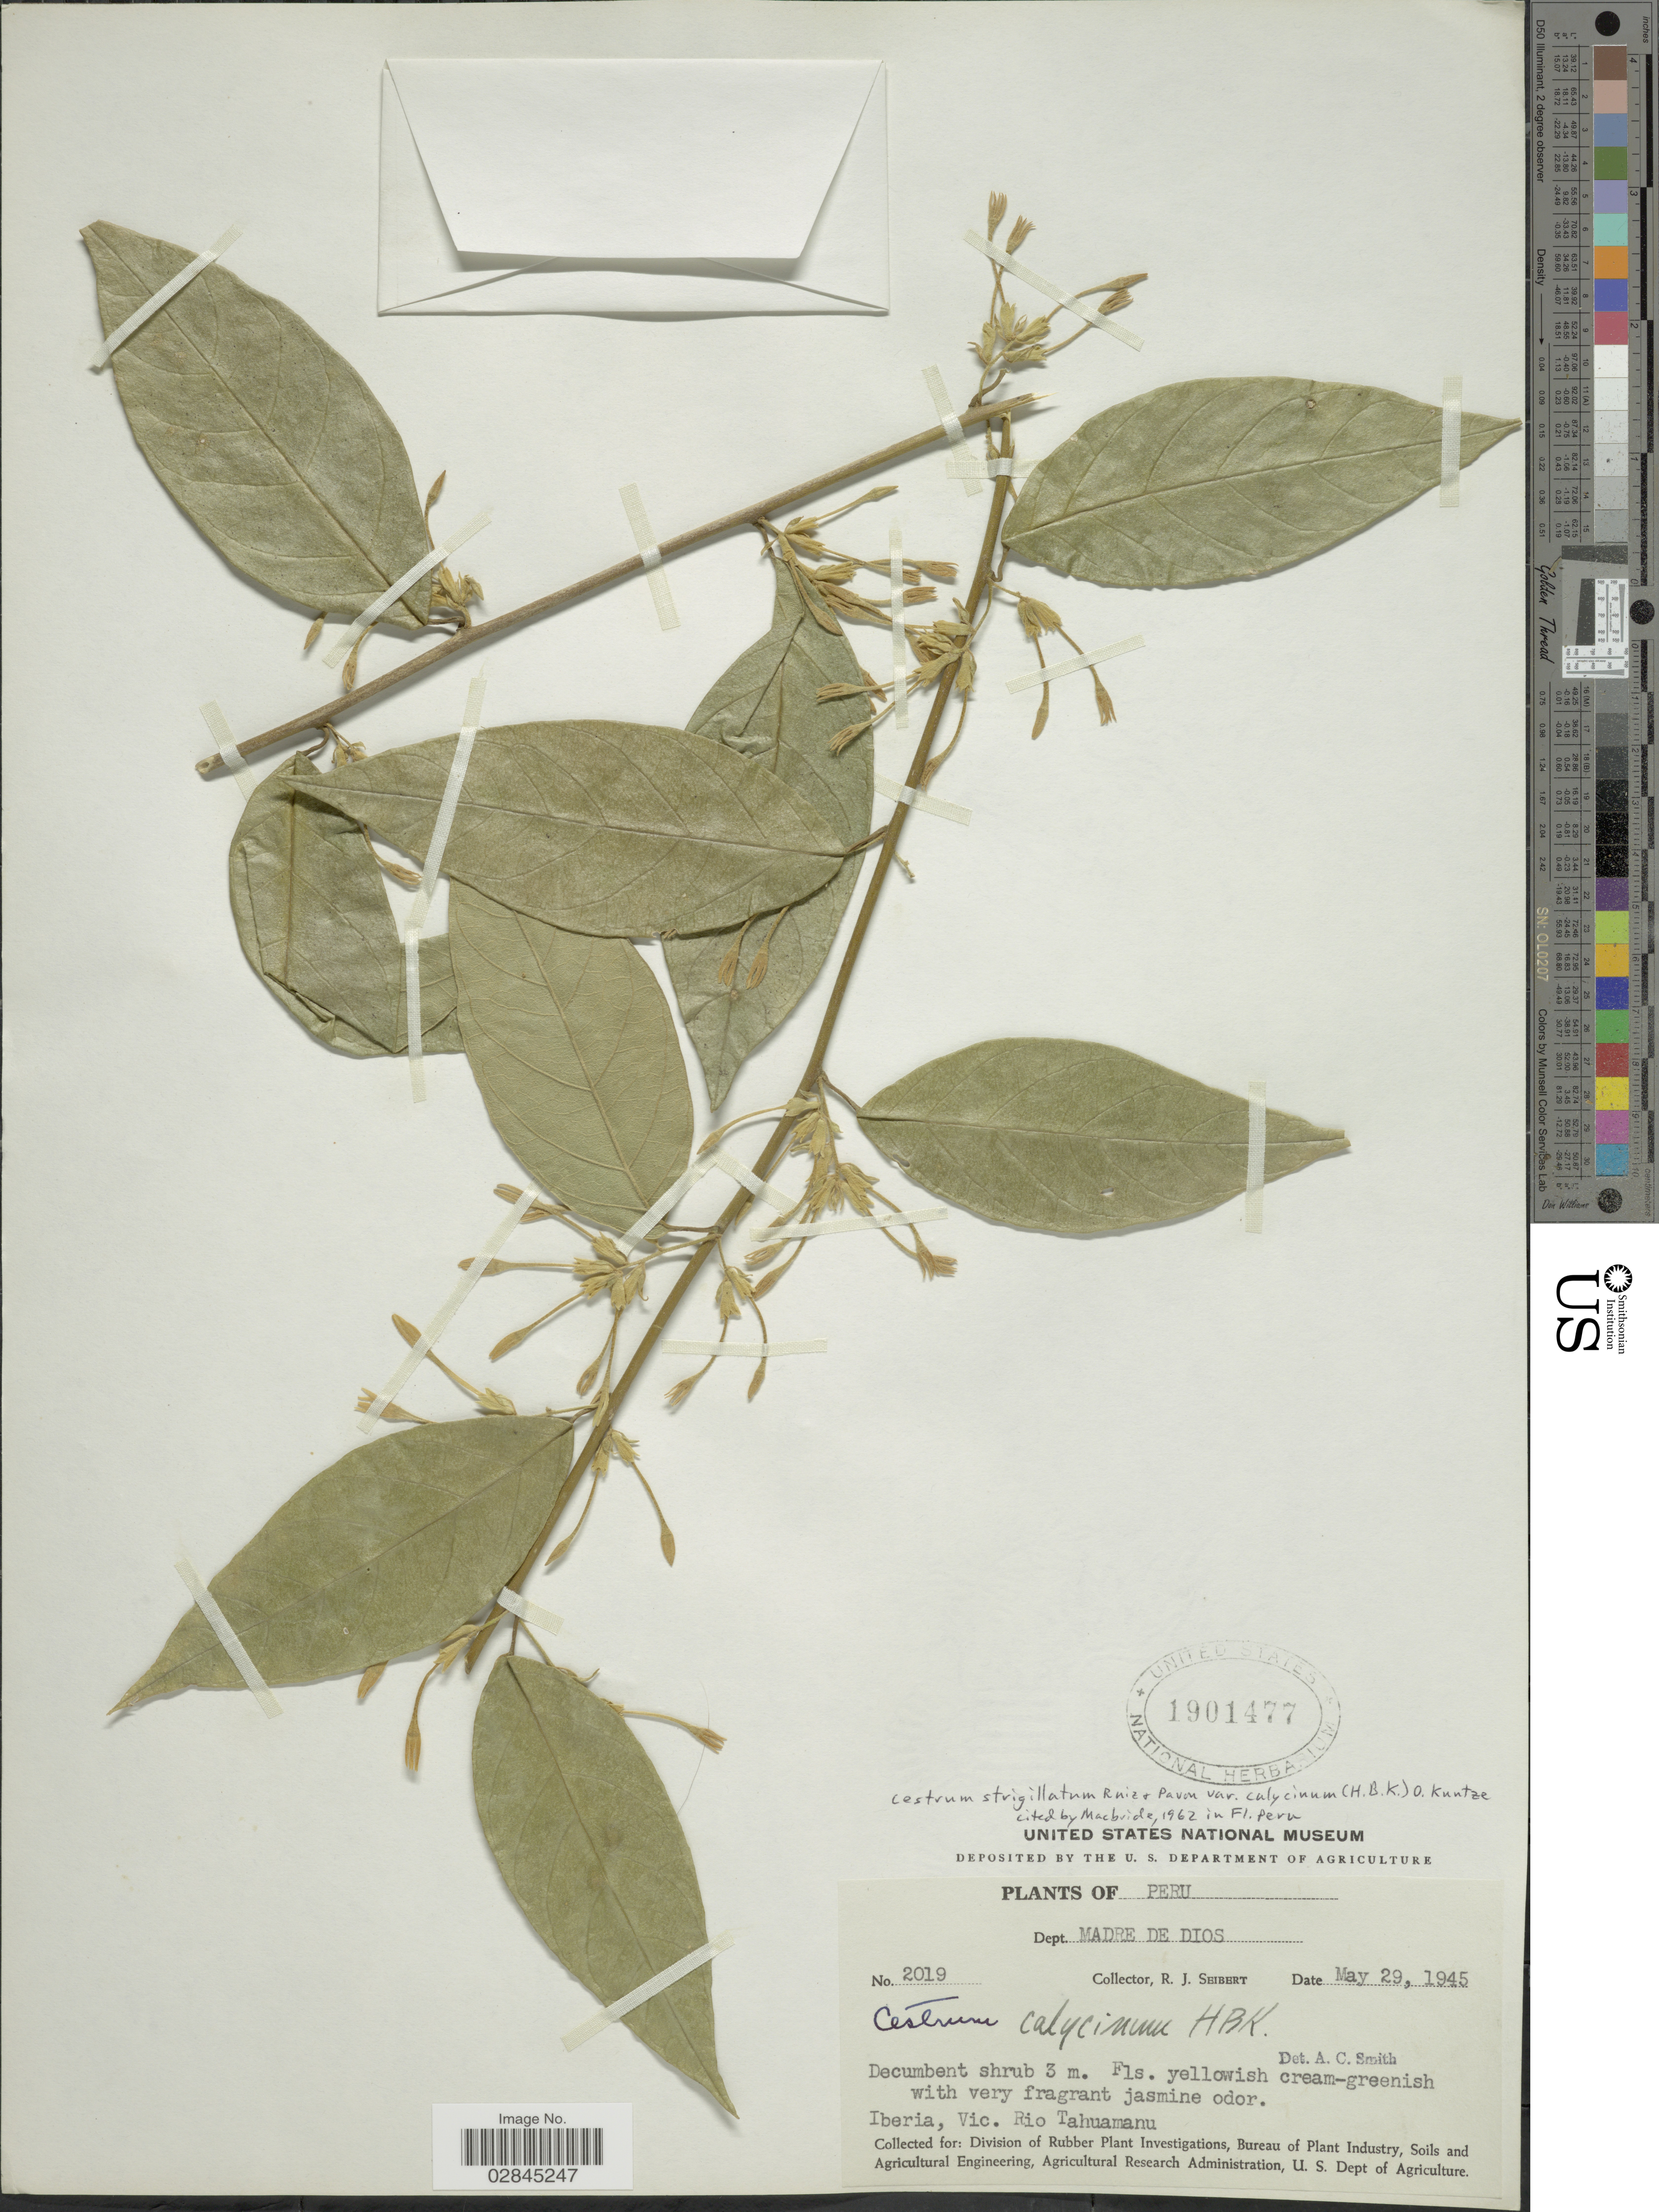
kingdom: Plantae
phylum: Tracheophyta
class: Magnoliopsida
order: Solanales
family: Solanaceae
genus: Cestrum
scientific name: Cestrum strigillatum var. calycinum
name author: Ruiz & Pav.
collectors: R. J. Seibert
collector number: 2019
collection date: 1945-05-29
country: Peru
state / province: Madre de Dios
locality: Dept. Madre De Dios. Iberia, Vic. Rio Tahuamanu.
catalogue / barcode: US 1901477